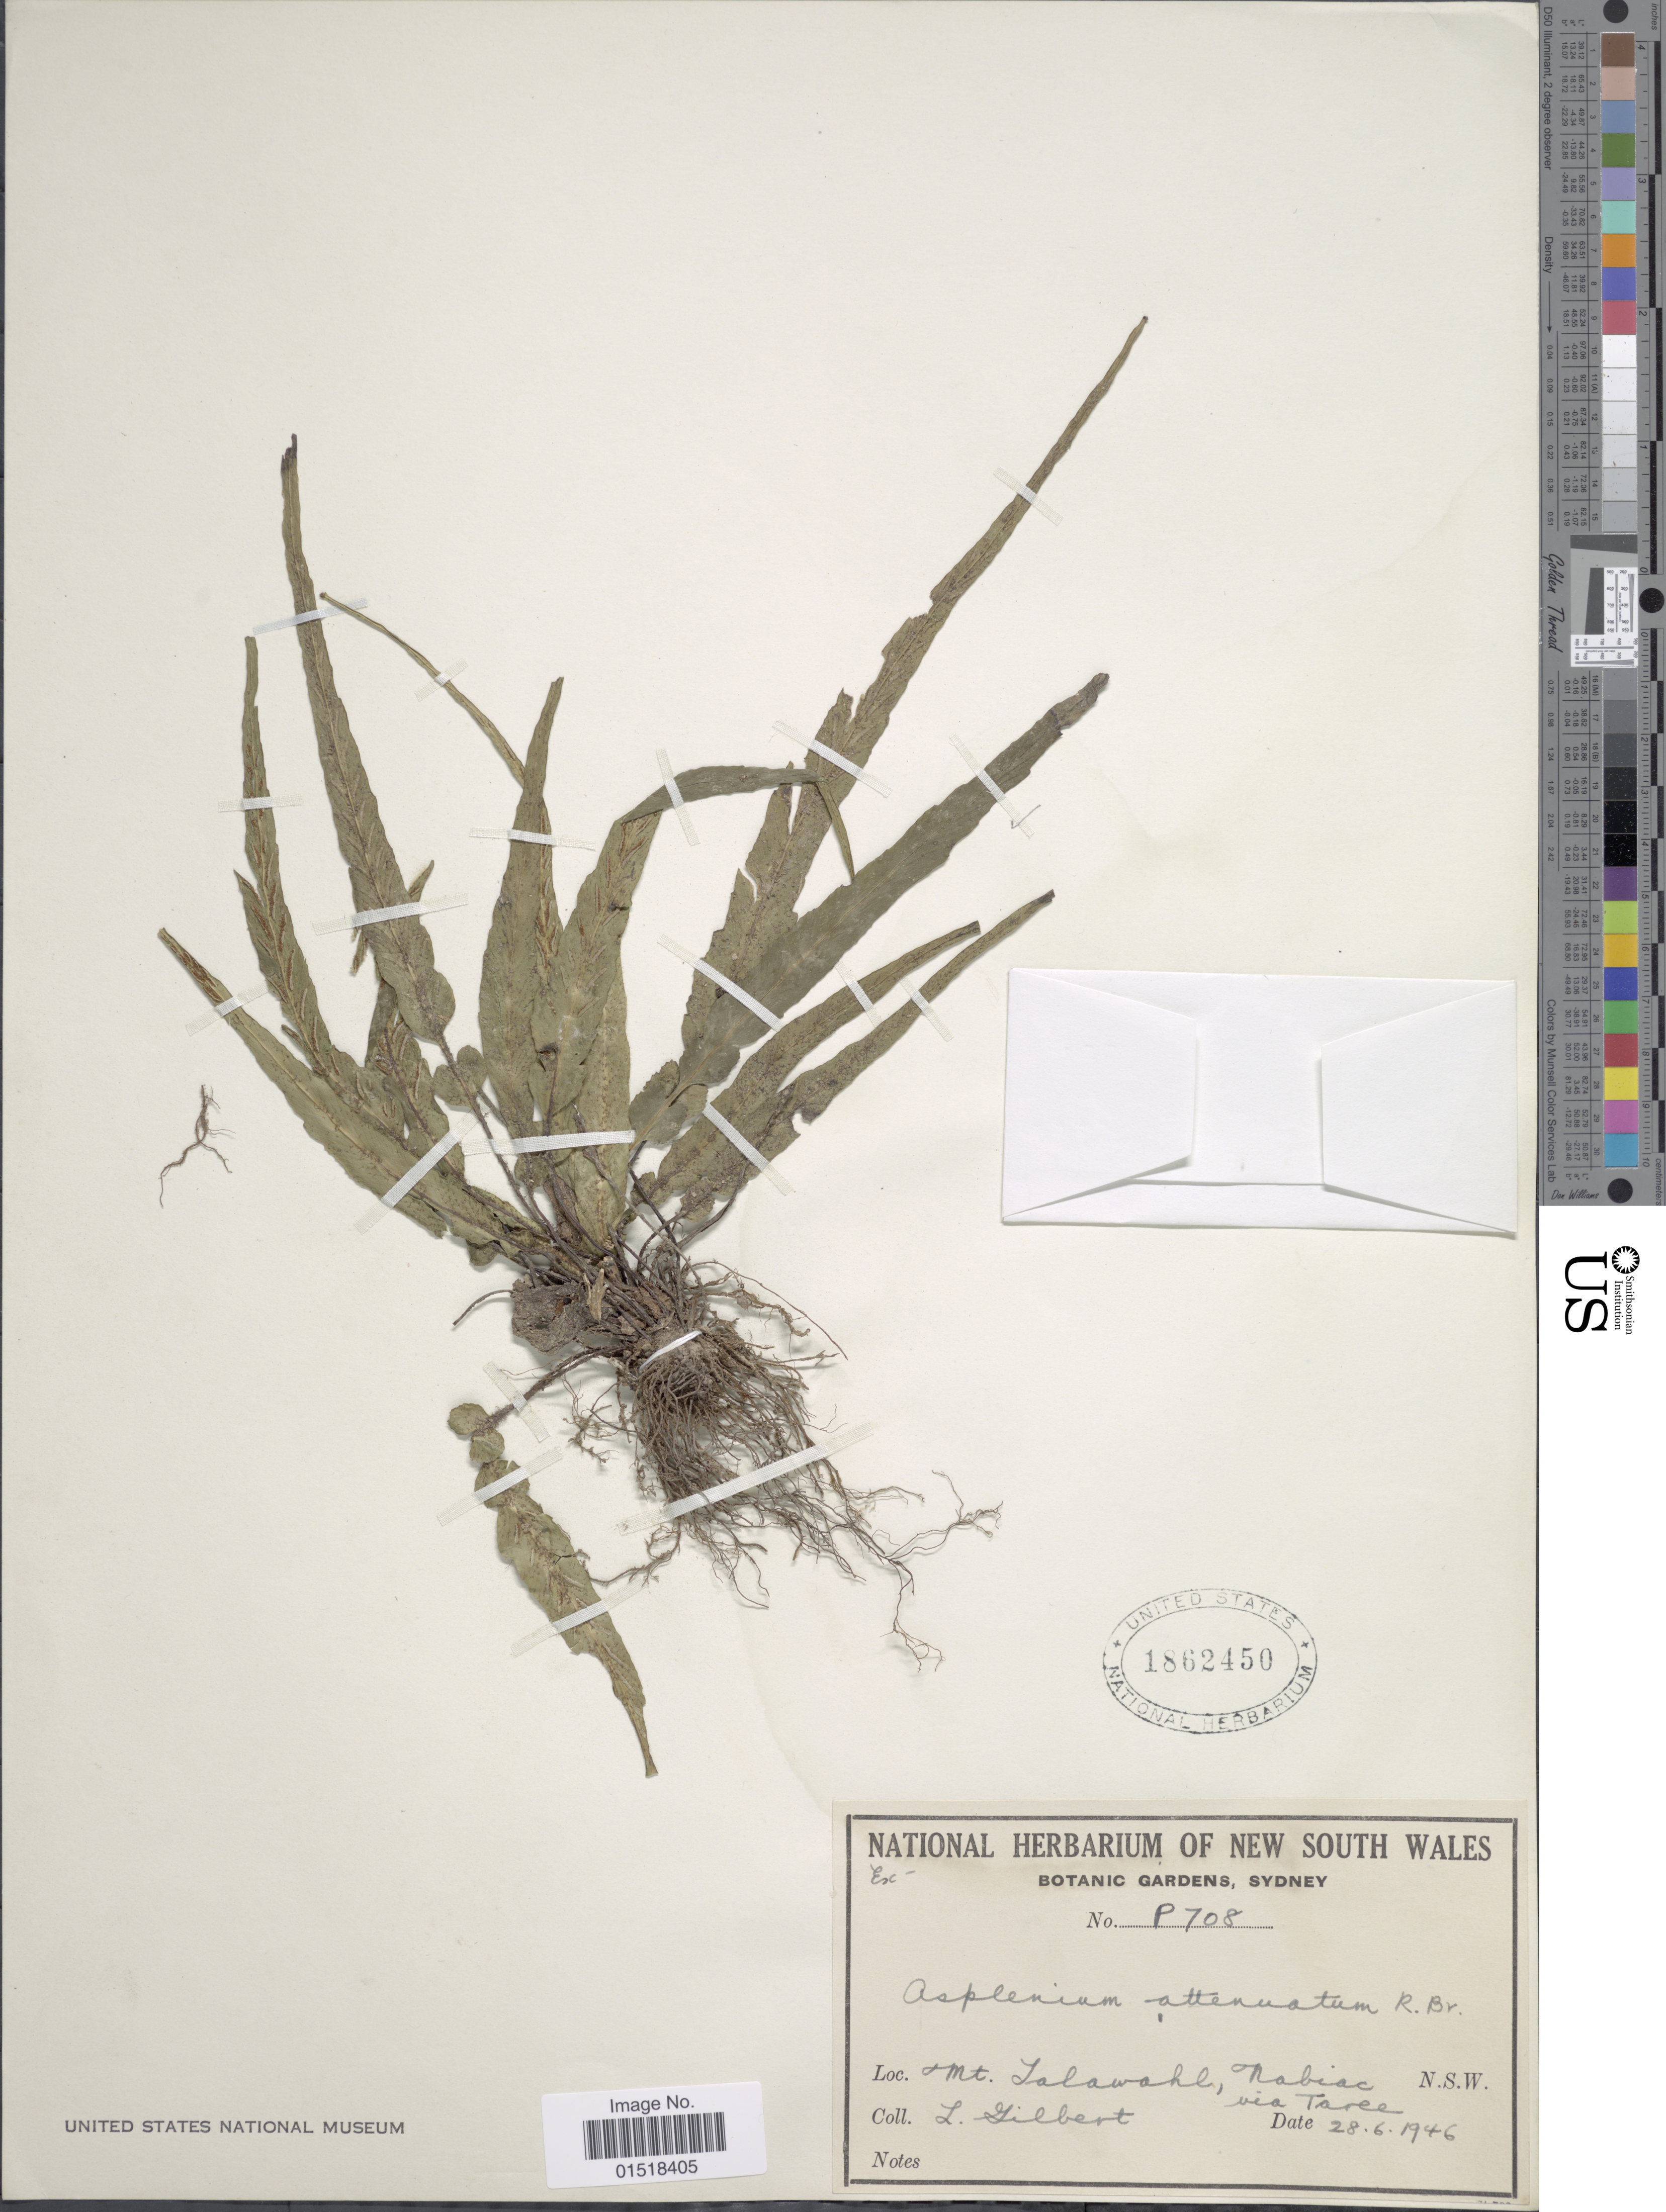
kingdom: Plantae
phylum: Tracheophyta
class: Polypodiopsida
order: Polypodiales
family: Aspleniaceae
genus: Asplenium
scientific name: Asplenium attenuatum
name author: R. Br.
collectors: L. Gilbert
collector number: P708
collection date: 1946-06-28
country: Australia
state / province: New South Wales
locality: Mt. Talawahl, Nabiac via Taree.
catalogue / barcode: US 1862450